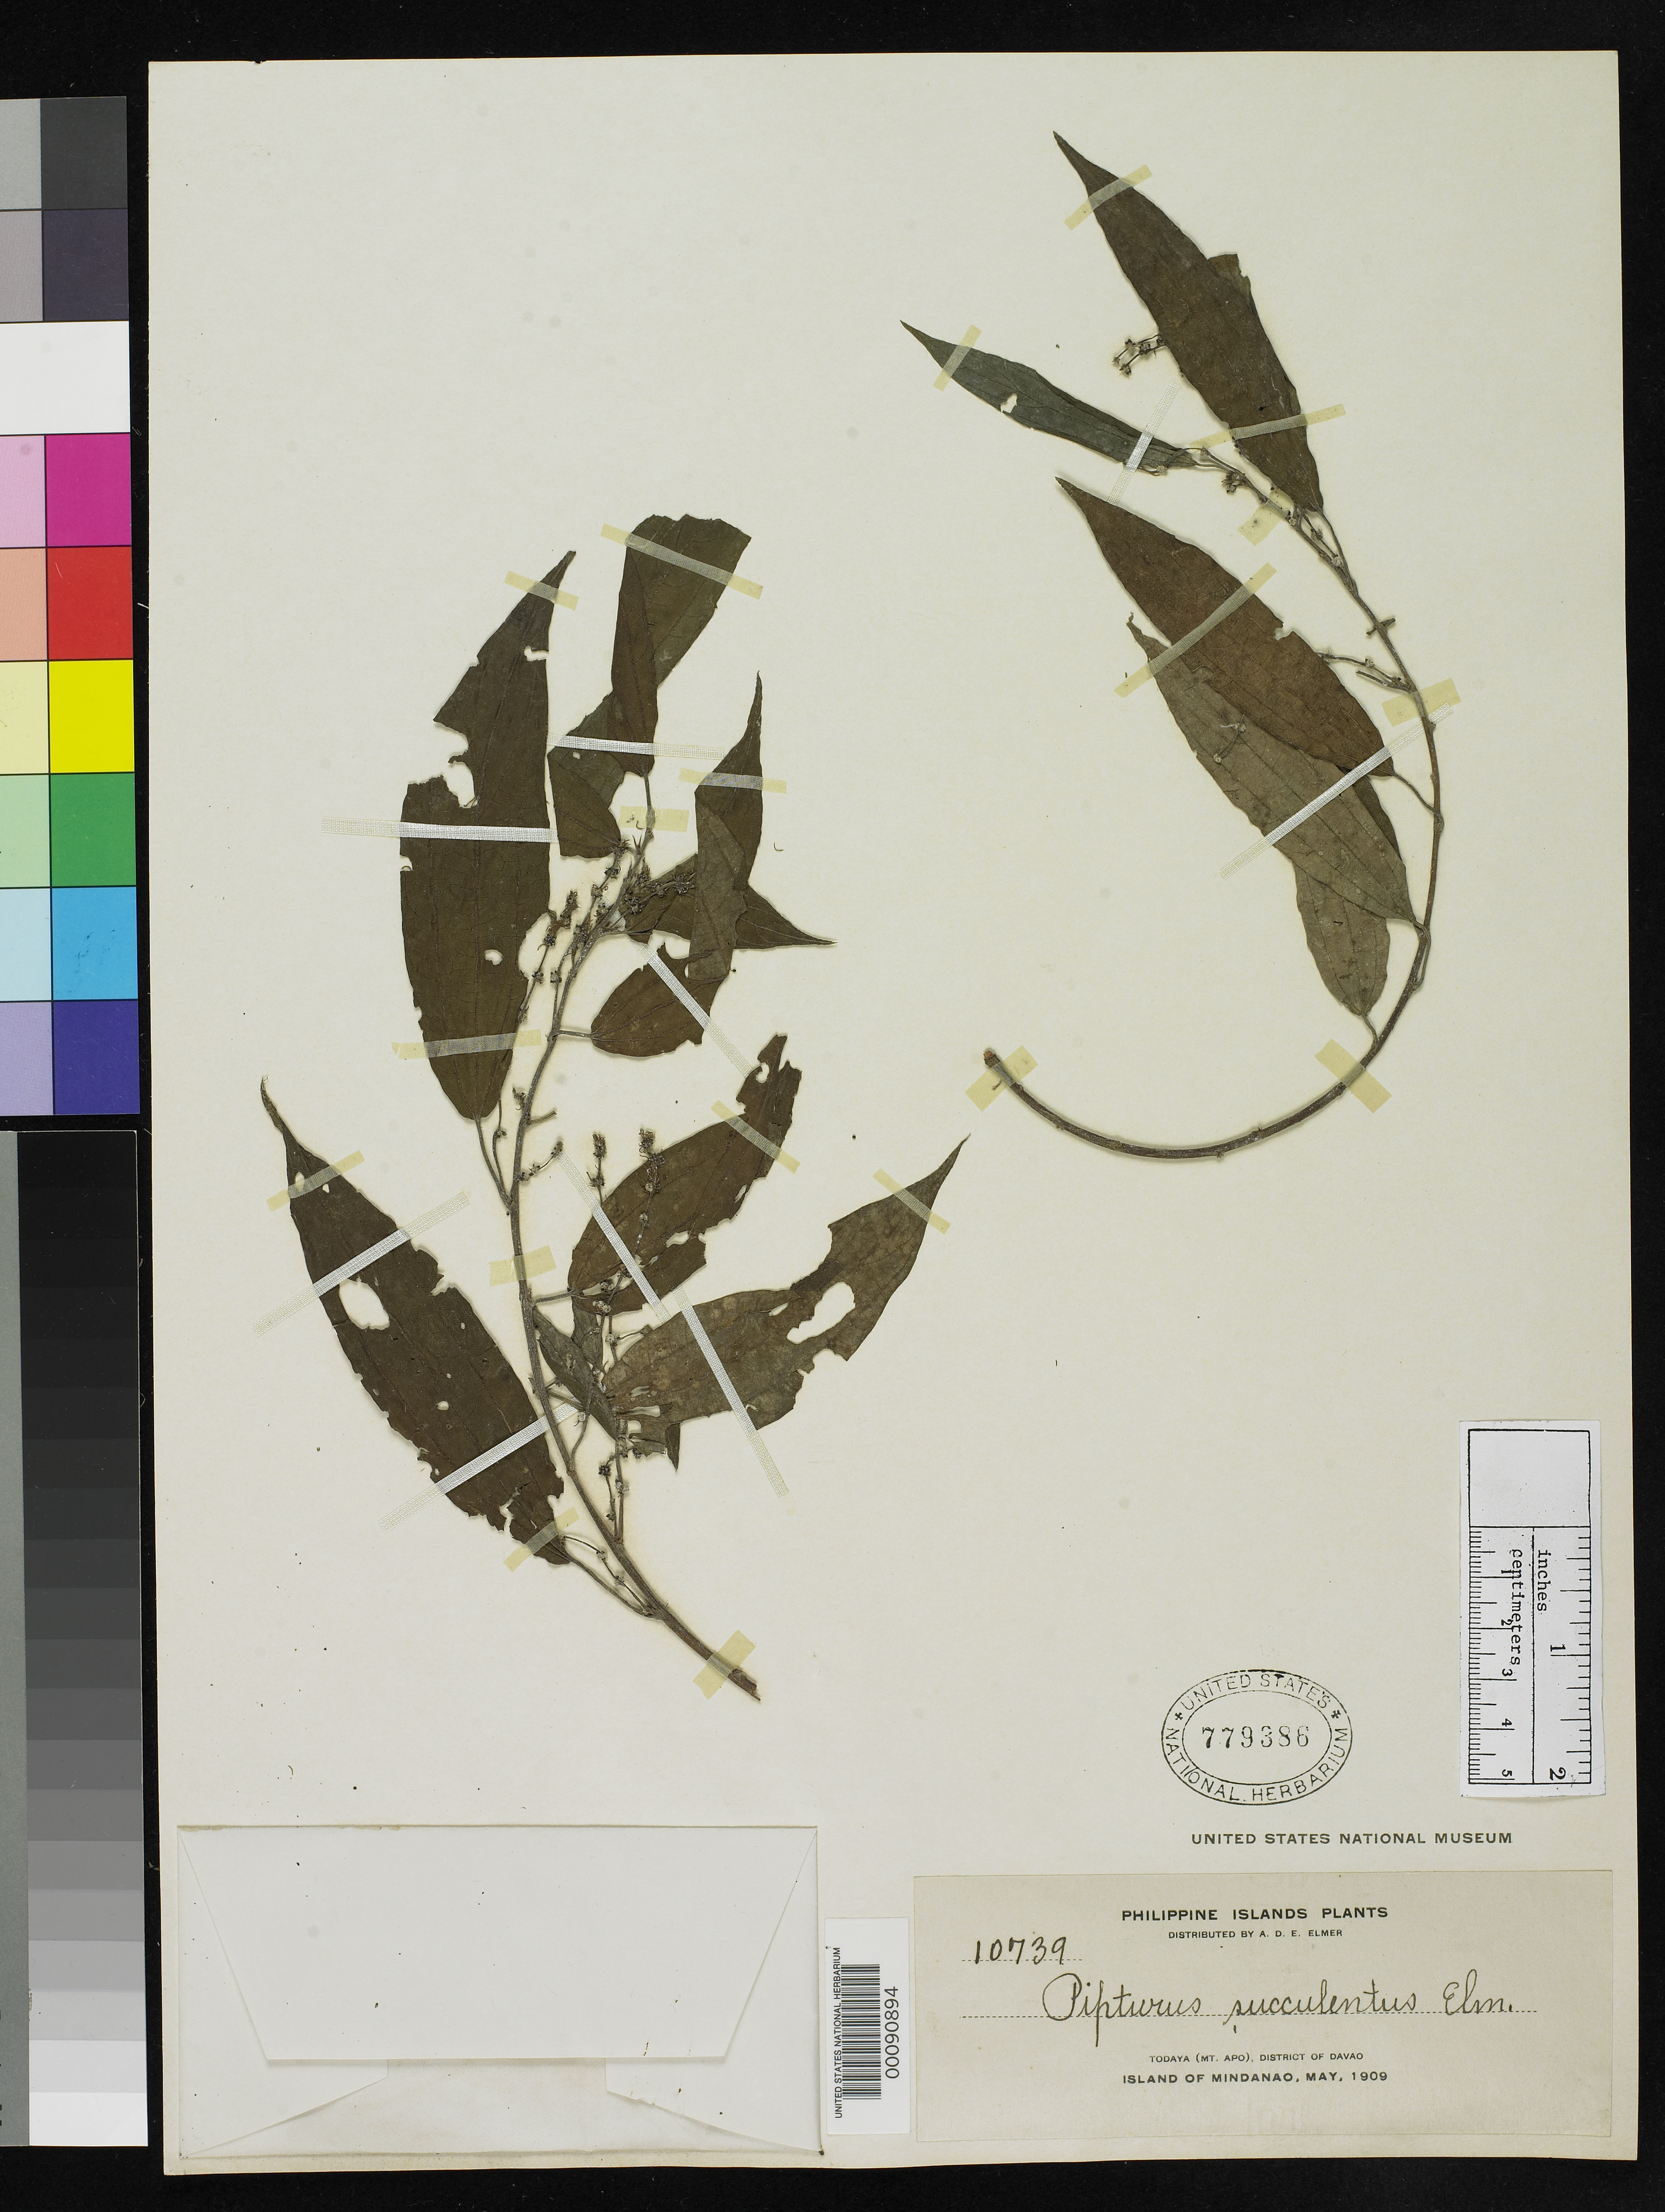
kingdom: Plantae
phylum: Tracheophyta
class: Magnoliopsida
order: Rosales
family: Urticaceae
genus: Pipturus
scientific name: Pipturus succulentus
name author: Elmer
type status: Isotype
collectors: A. D. E. Elmer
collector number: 10739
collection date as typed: May 1909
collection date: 1909-05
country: Philippines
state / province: Davao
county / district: Davao del Sur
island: Mindanao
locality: Todaya, Mt. Apo.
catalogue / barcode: US 779386